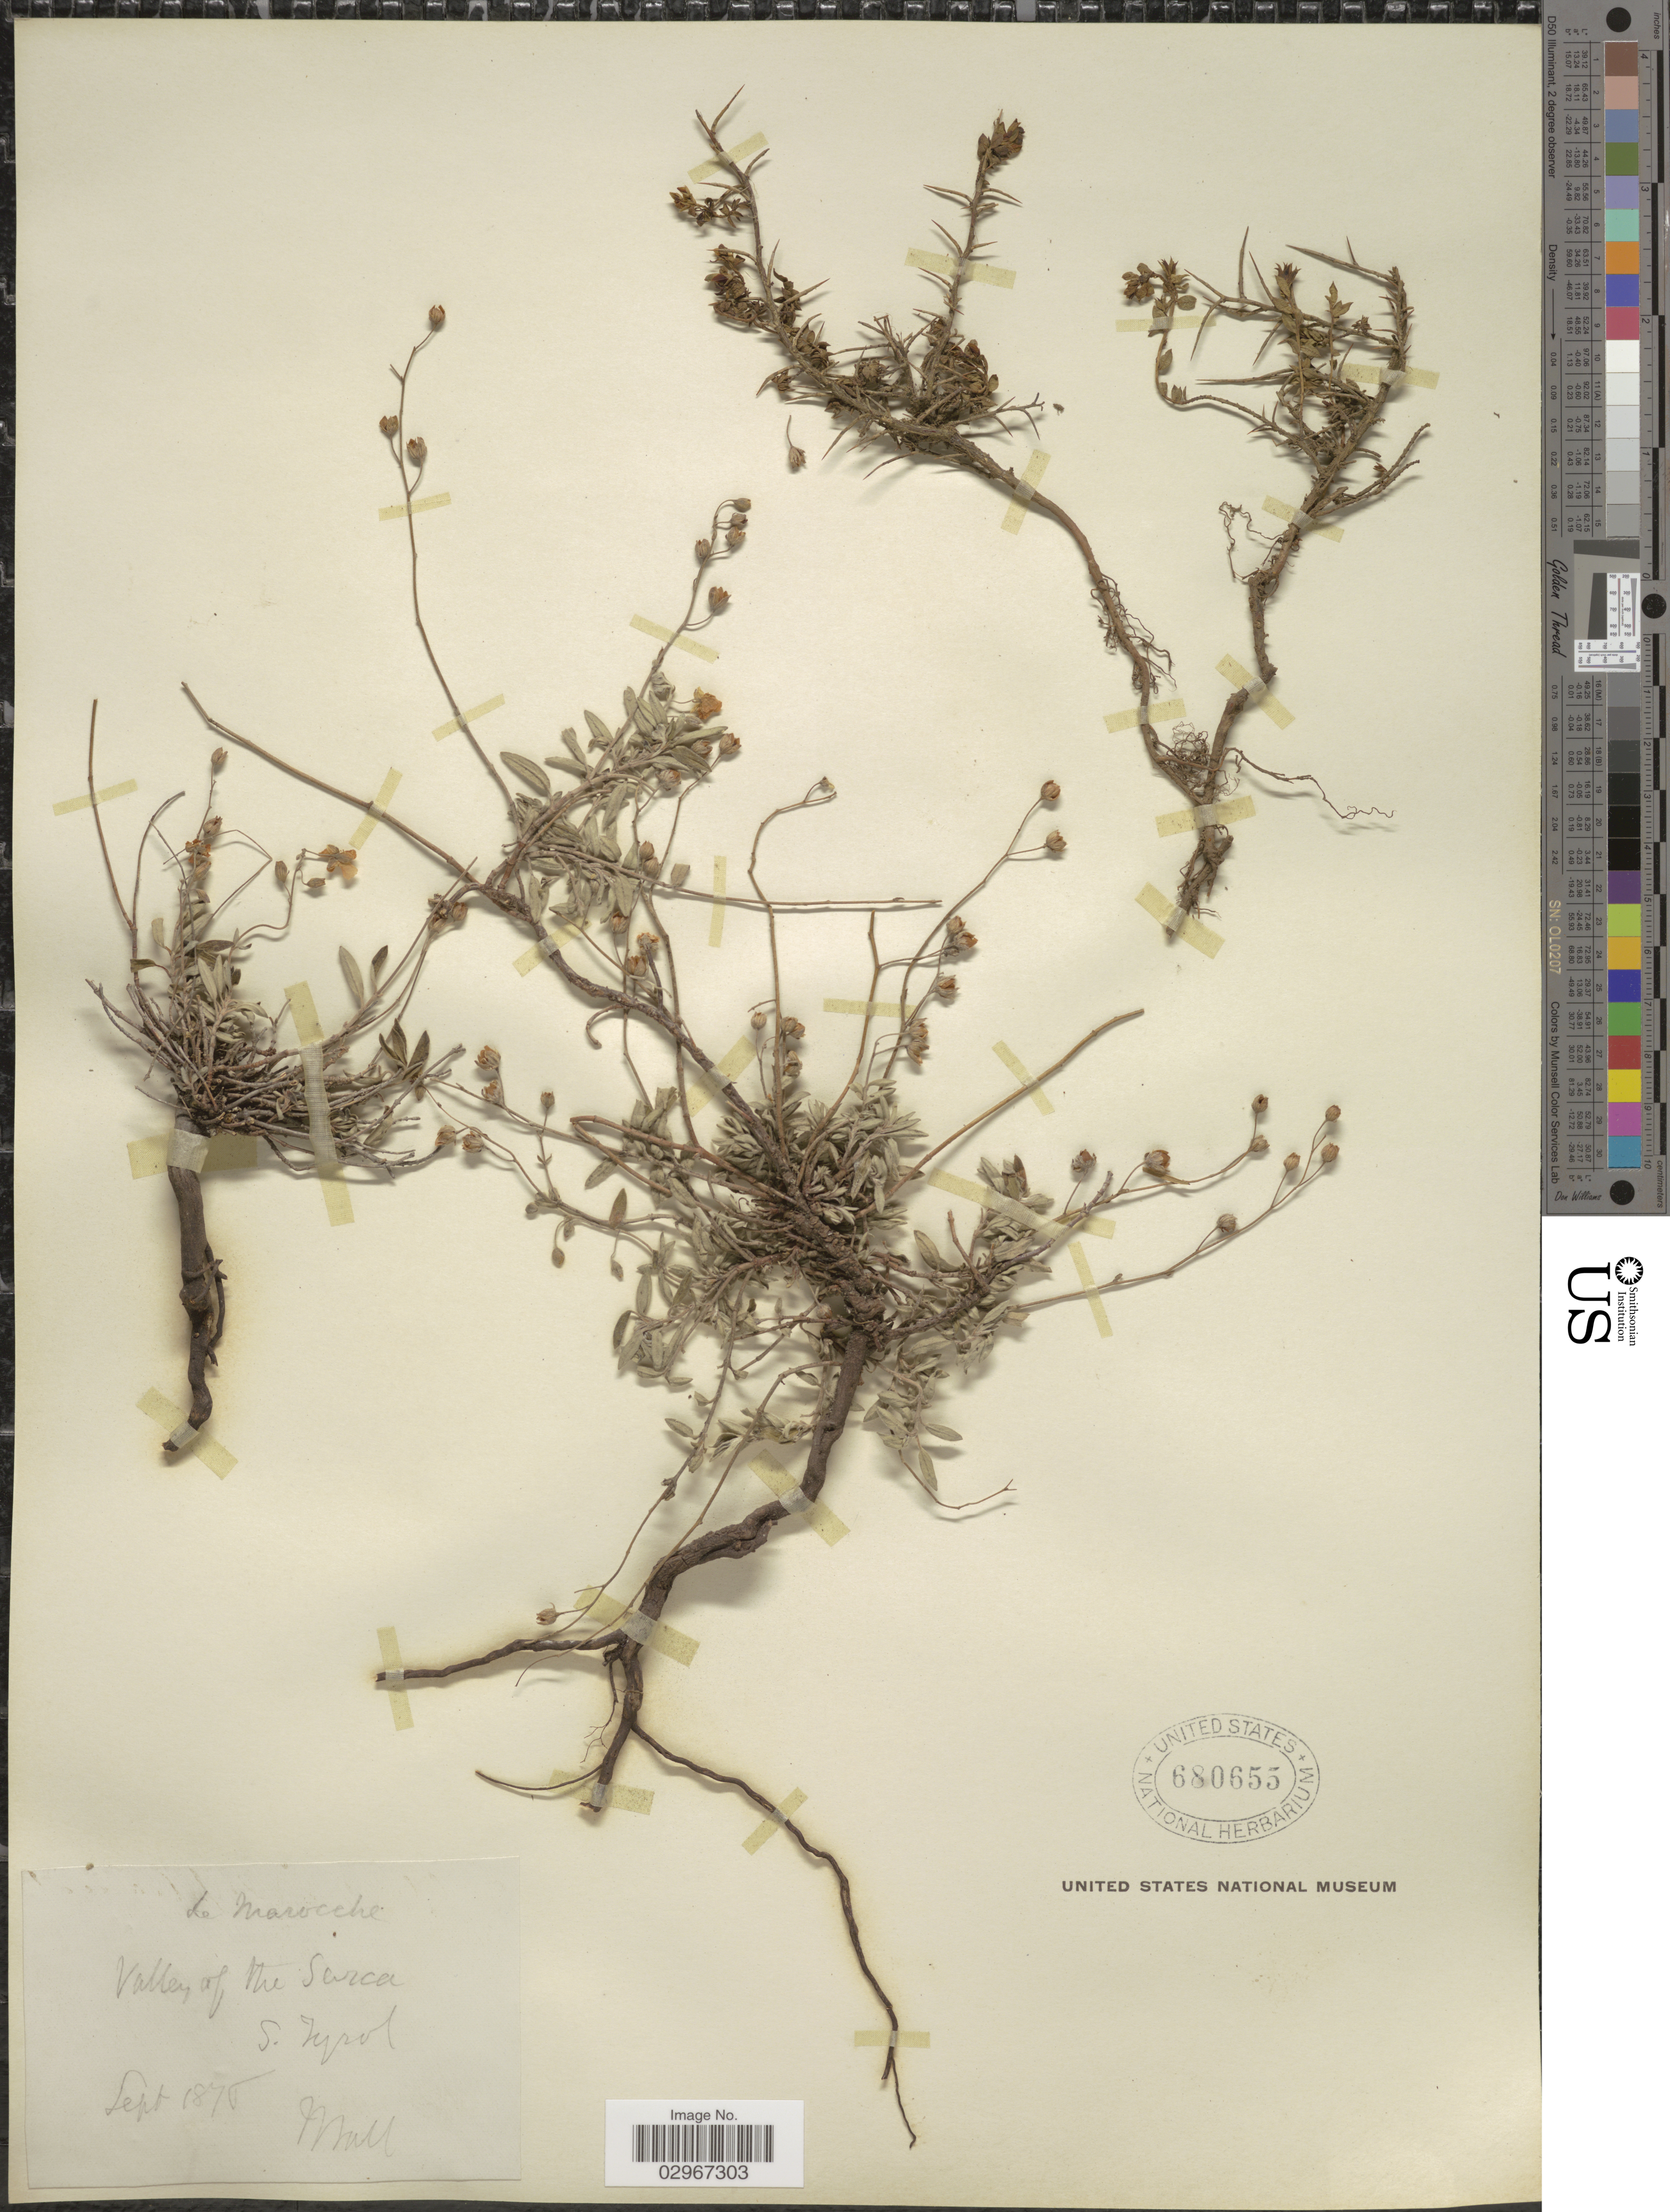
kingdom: Plantae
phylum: Tracheophyta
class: Magnoliopsida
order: Malvales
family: Cistaceae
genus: Helianthemum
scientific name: Helianthemum sp.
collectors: J. Ball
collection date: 1876-09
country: Italy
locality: Valley of the Sarca, S. Tyrol.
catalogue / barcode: US 680655